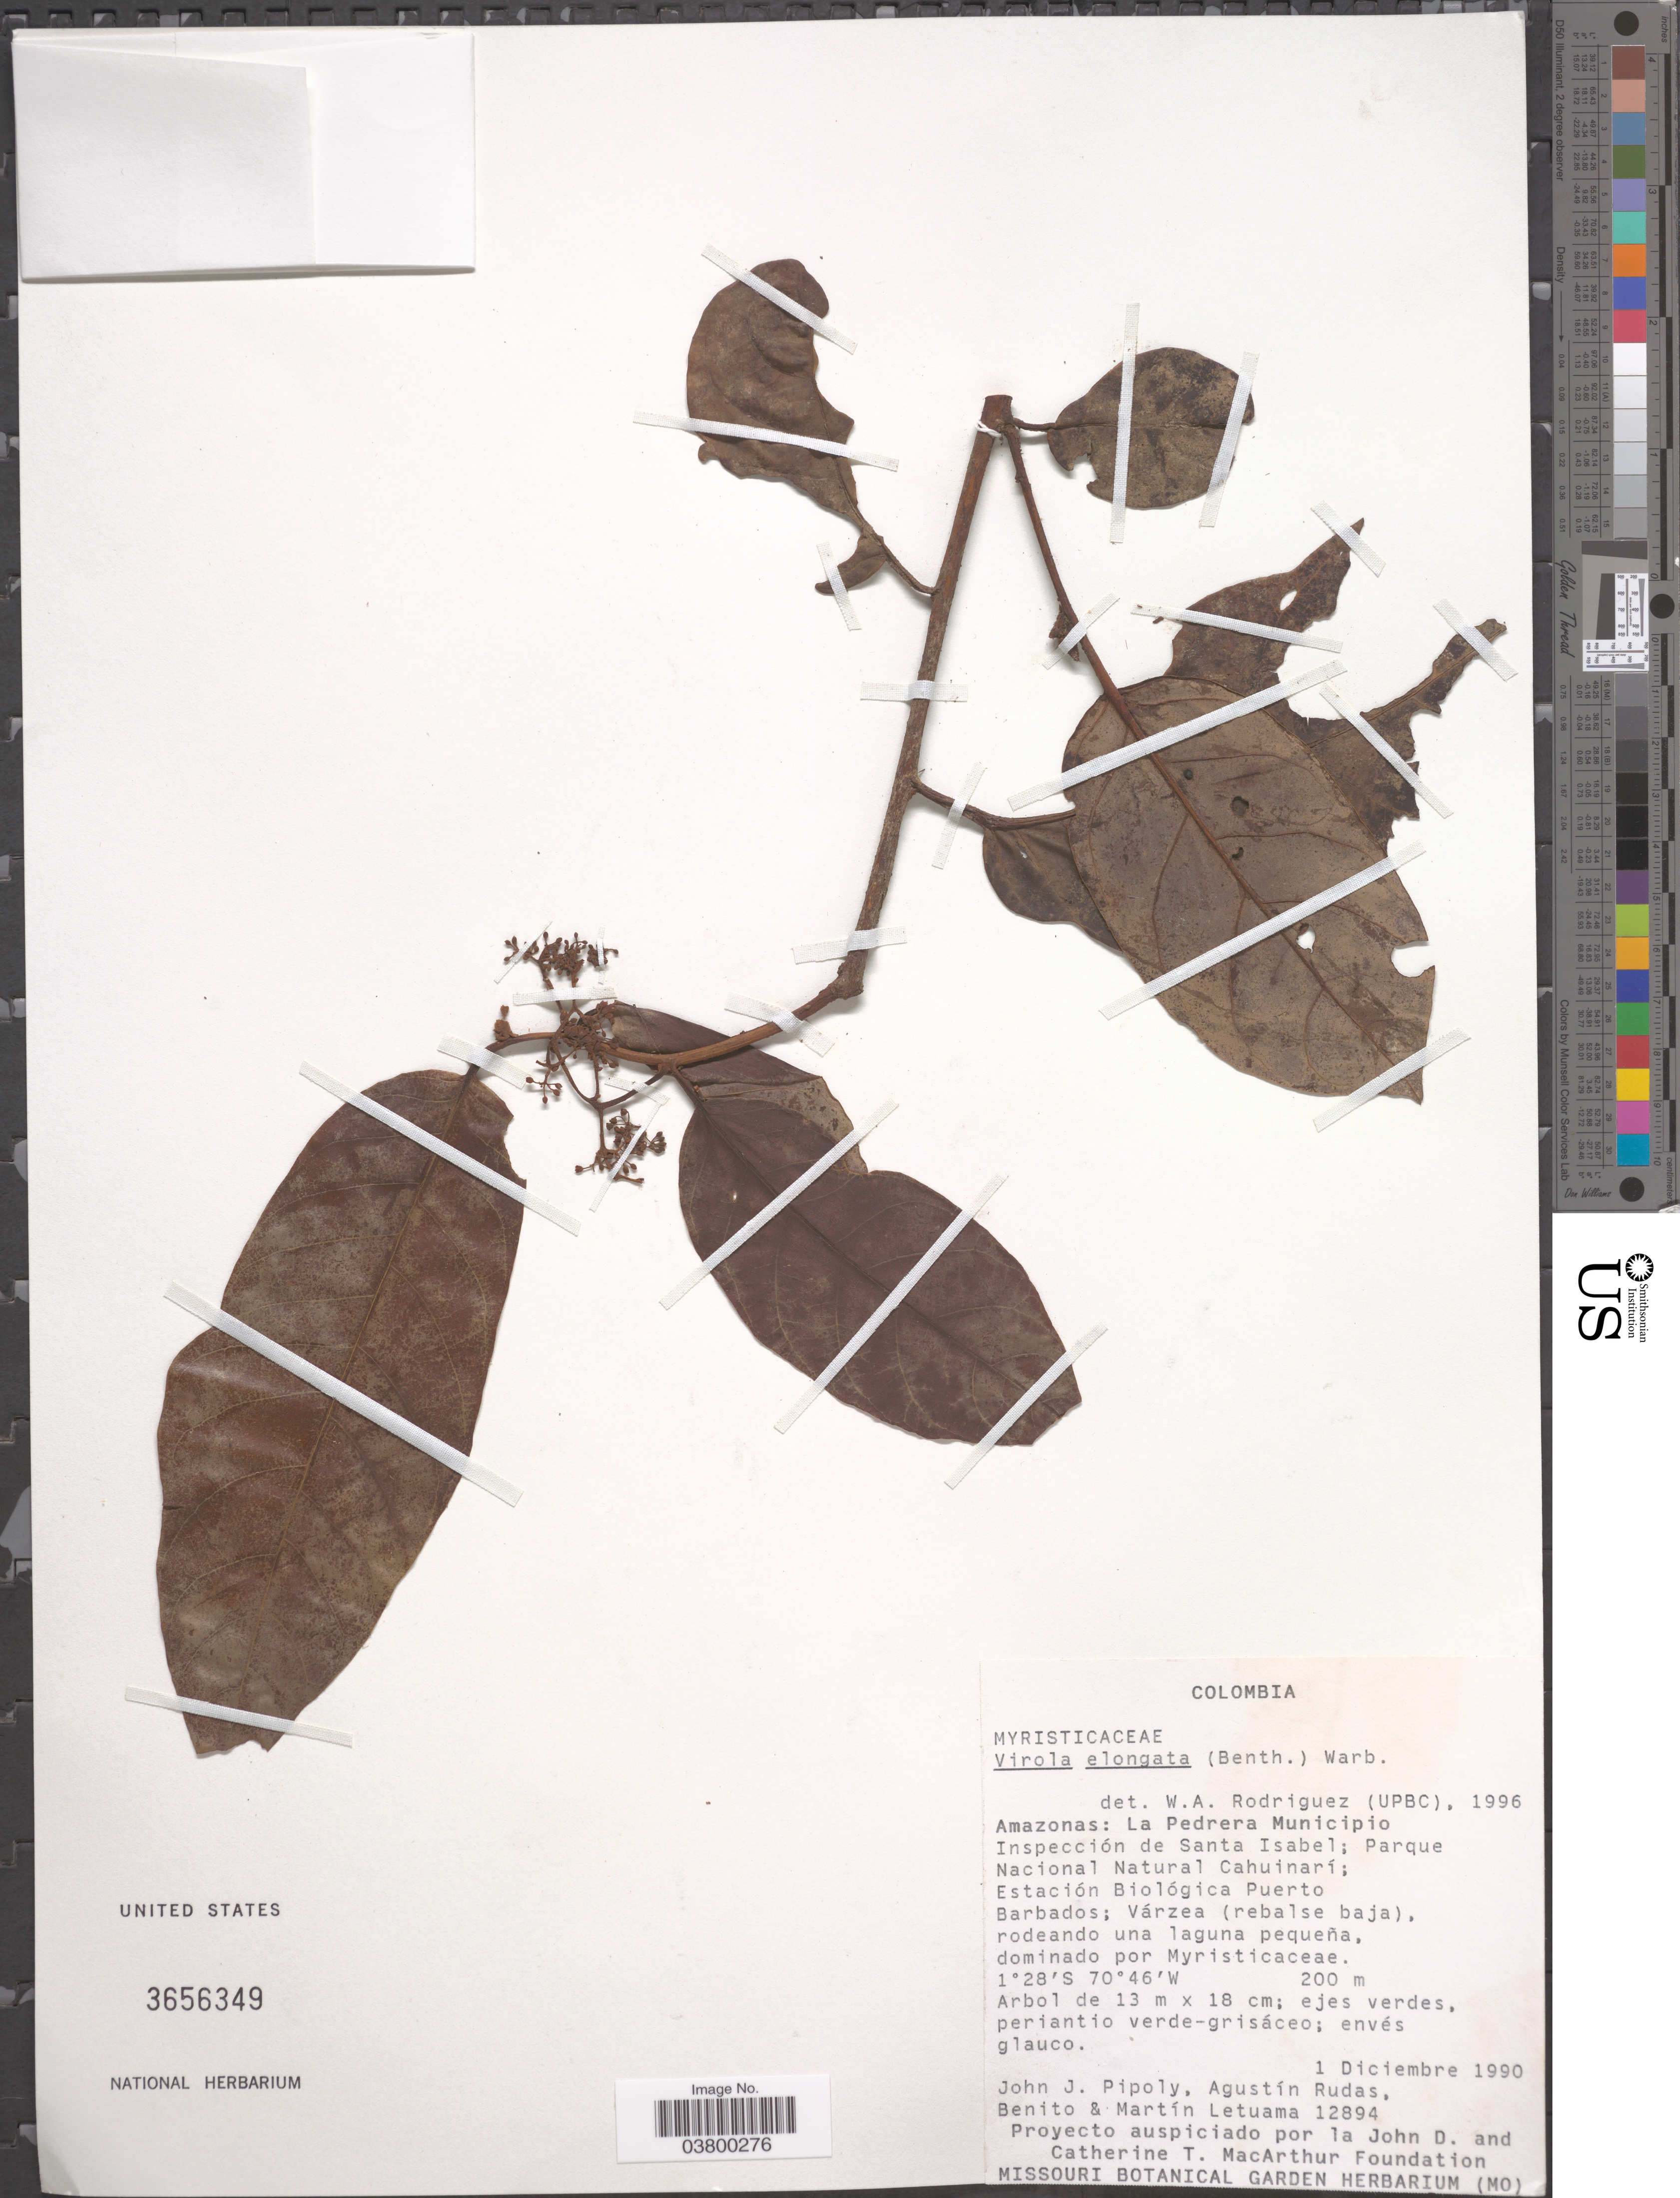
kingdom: Plantae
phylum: Tracheophyta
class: Magnoliopsida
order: Magnoliales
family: Myristicaceae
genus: Virola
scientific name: Virola elongata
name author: (Benth.) Warb.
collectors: J. J. Pipoly, A. Rudas, B. Letuama & M. Letuama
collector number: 12894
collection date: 1990-12-01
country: Colombia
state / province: Amazônas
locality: La Pedrera Municipio. Inspección de Santa Isabel; Parque Nacional Natural Cahuinarí; Estación Biológica Puerto Barbados.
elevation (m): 200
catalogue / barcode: US 3656349